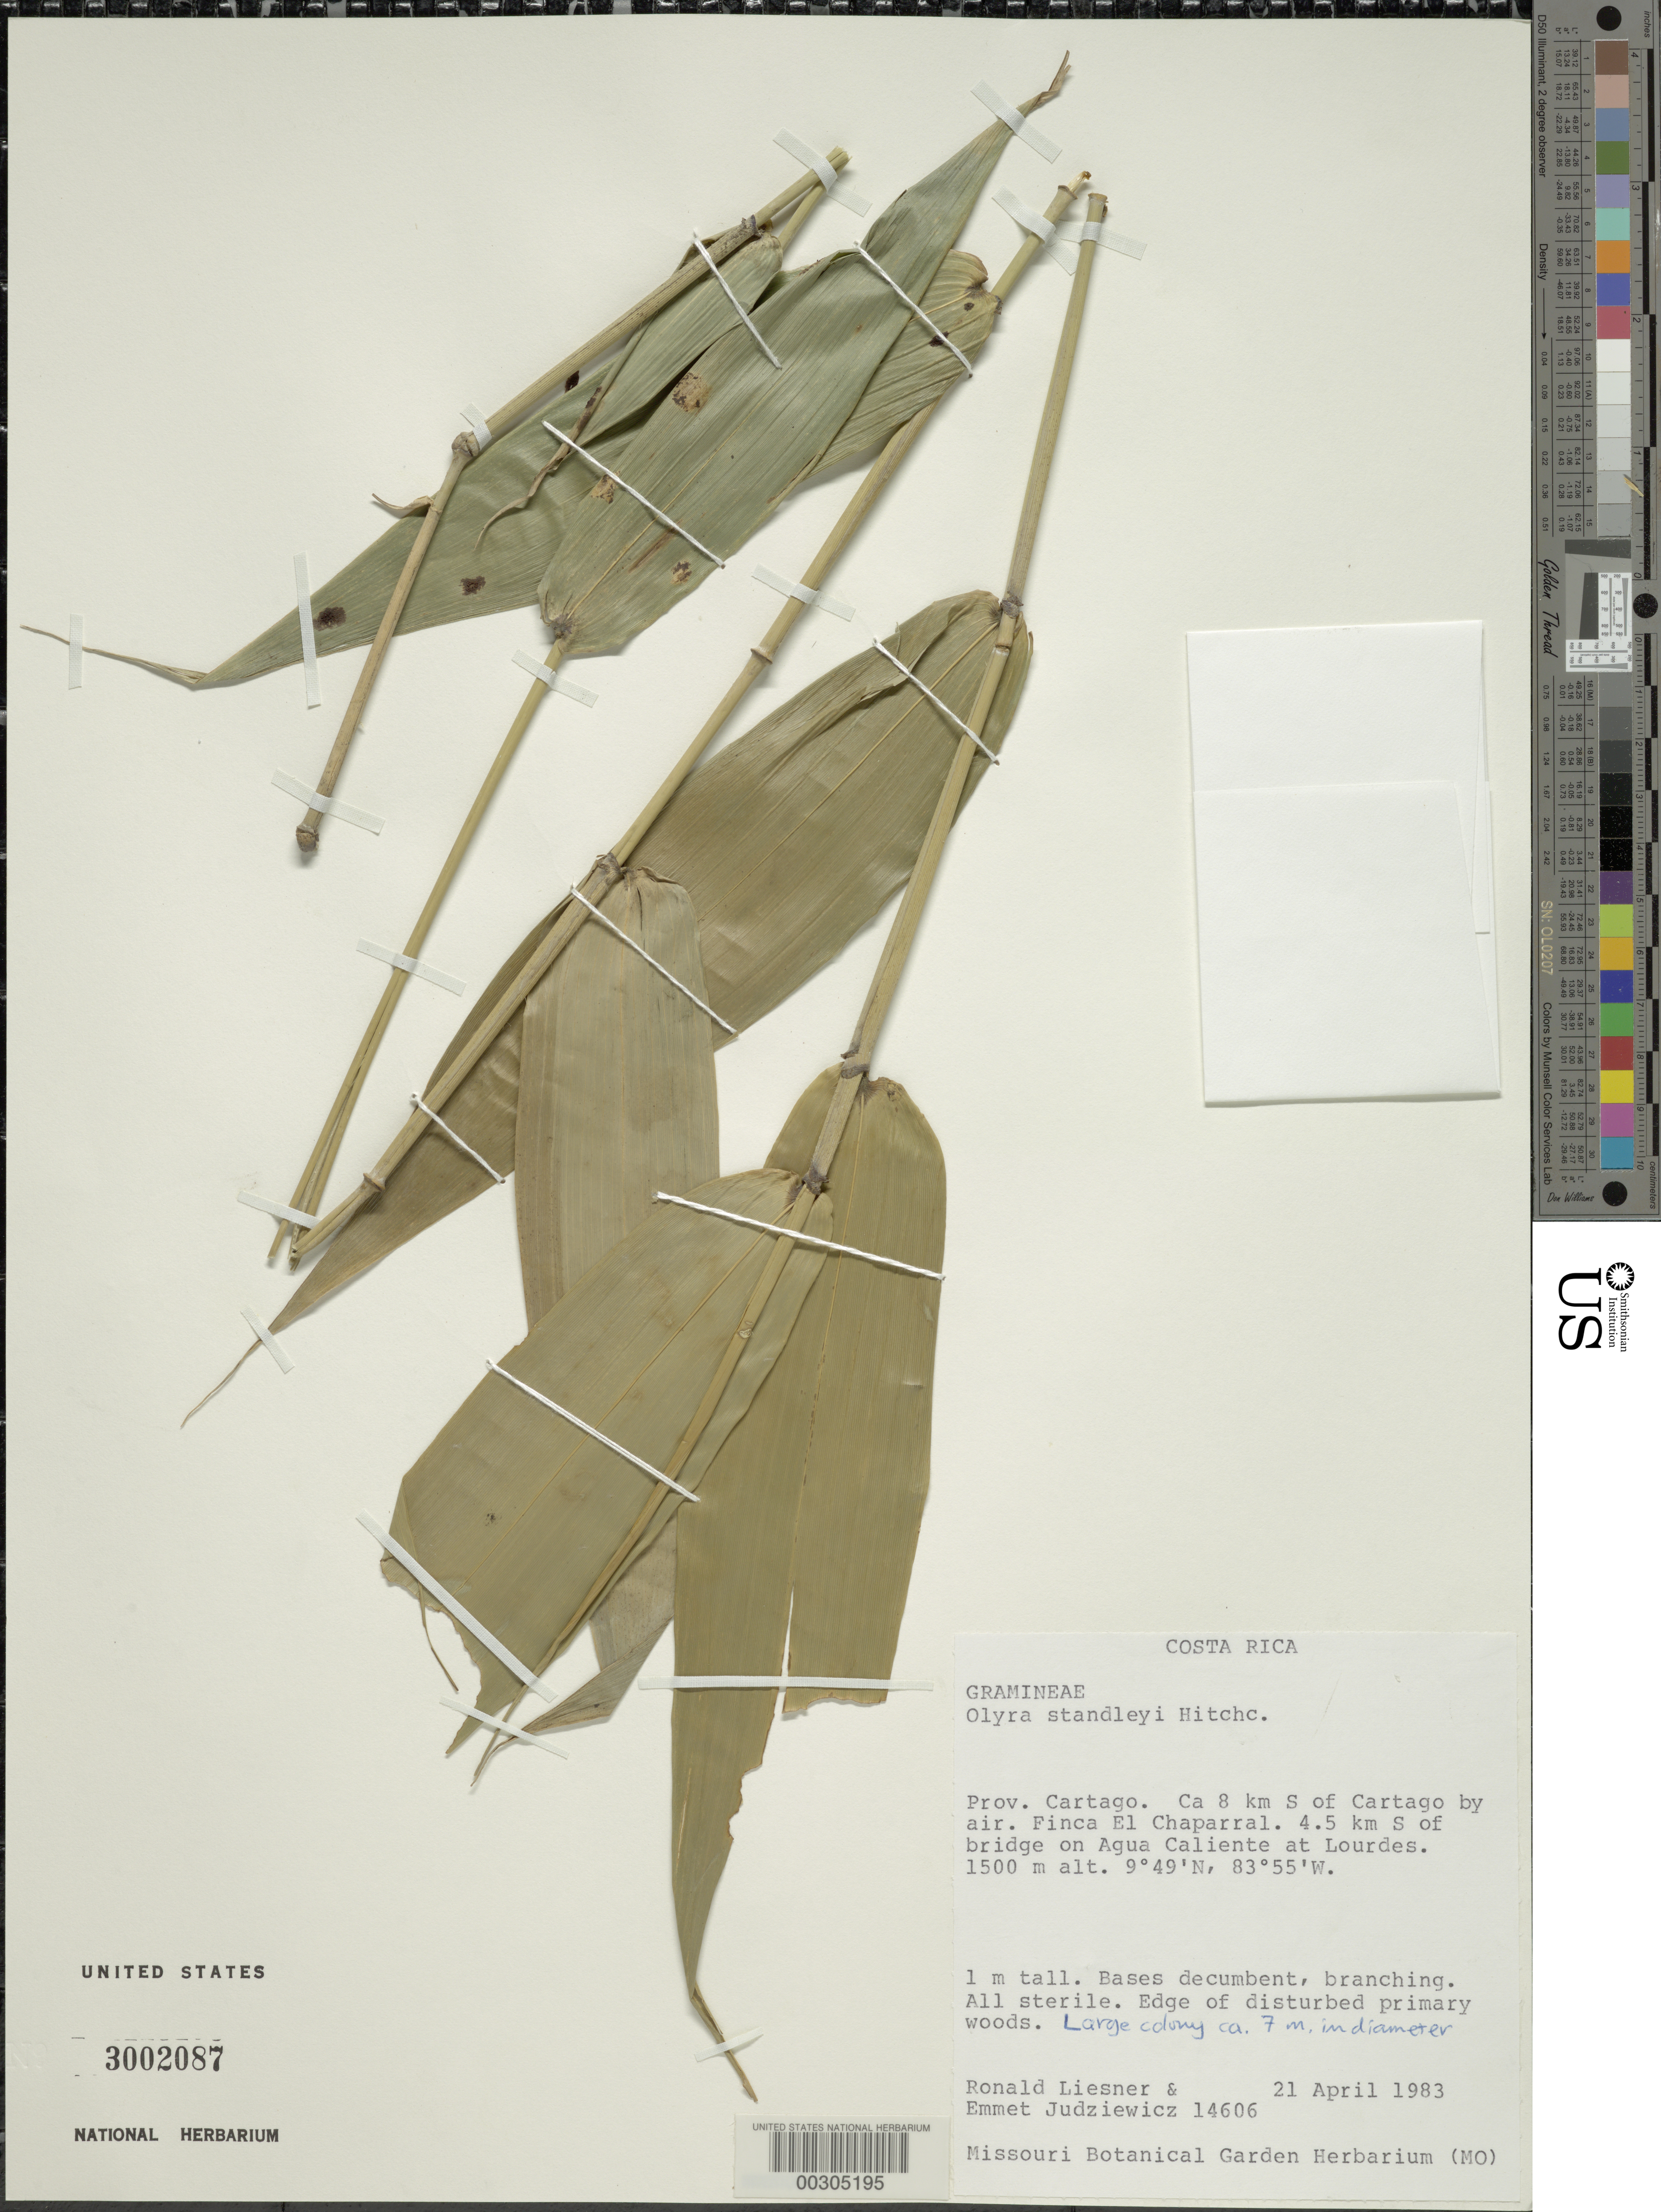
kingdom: Plantae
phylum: Tracheophyta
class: Liliopsida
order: Poales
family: Poaceae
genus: Olyra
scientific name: Olyra standleyi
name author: Hitchc.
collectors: R. L. Liesner & E. J. Judziewicz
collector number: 14606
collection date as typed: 21 Apr 1983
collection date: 1983-04-21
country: Costa Rica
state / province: Cartago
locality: Finca El Chaparral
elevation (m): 1500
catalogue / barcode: US 3002087